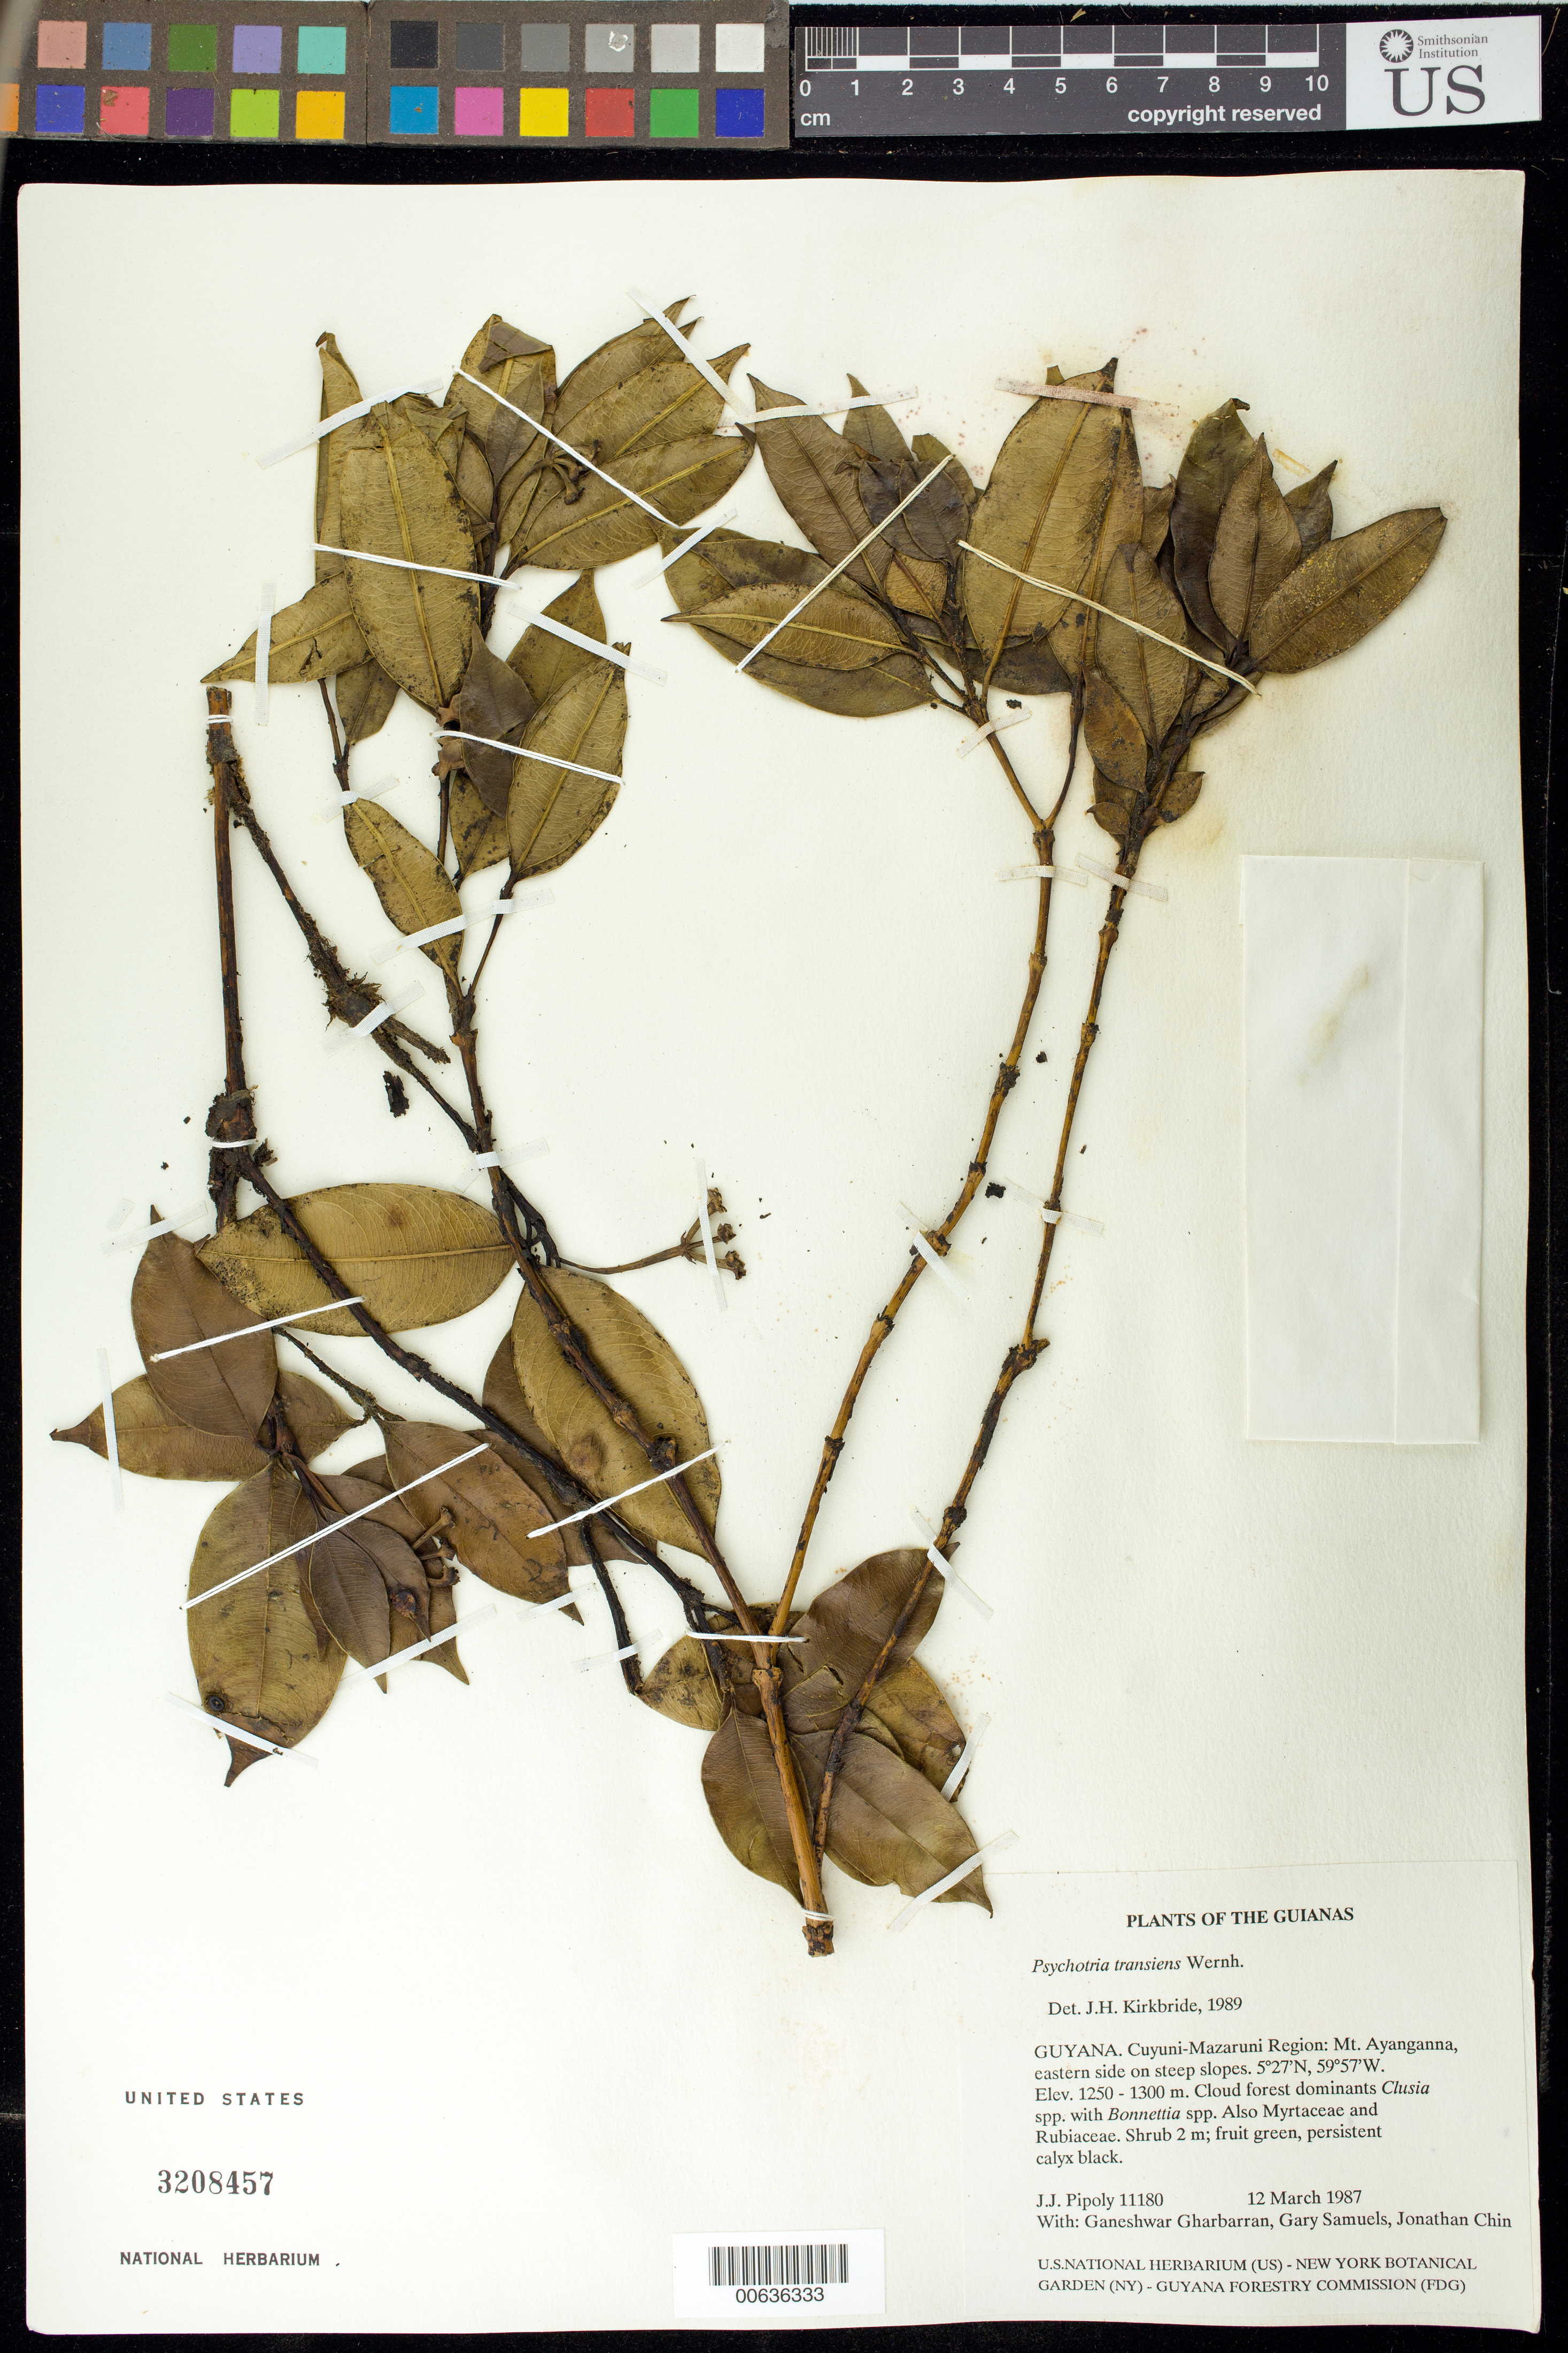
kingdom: Plantae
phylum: Tracheophyta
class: Magnoliopsida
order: Gentianales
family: Rubiaceae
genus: Palicourea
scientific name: Palicourea ernestii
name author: (K. Krause) Delprete & J.H. Kirkbr.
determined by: Kirkbride, J. H., Jr.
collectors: J. J. Pipoly, G. Gharbarran, G. Samuels & J. Chin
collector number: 11180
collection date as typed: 12 March 1987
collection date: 1987-03-12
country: Guyana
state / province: Cuyuni-Mazaruni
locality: Mt. Ayanganna, eastern side on steep slopes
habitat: Cloud forest dominants Clusia spp. with Bonnetia spp. Also Myrtaceae and Rubiaceae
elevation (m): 1250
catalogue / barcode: US 3208457